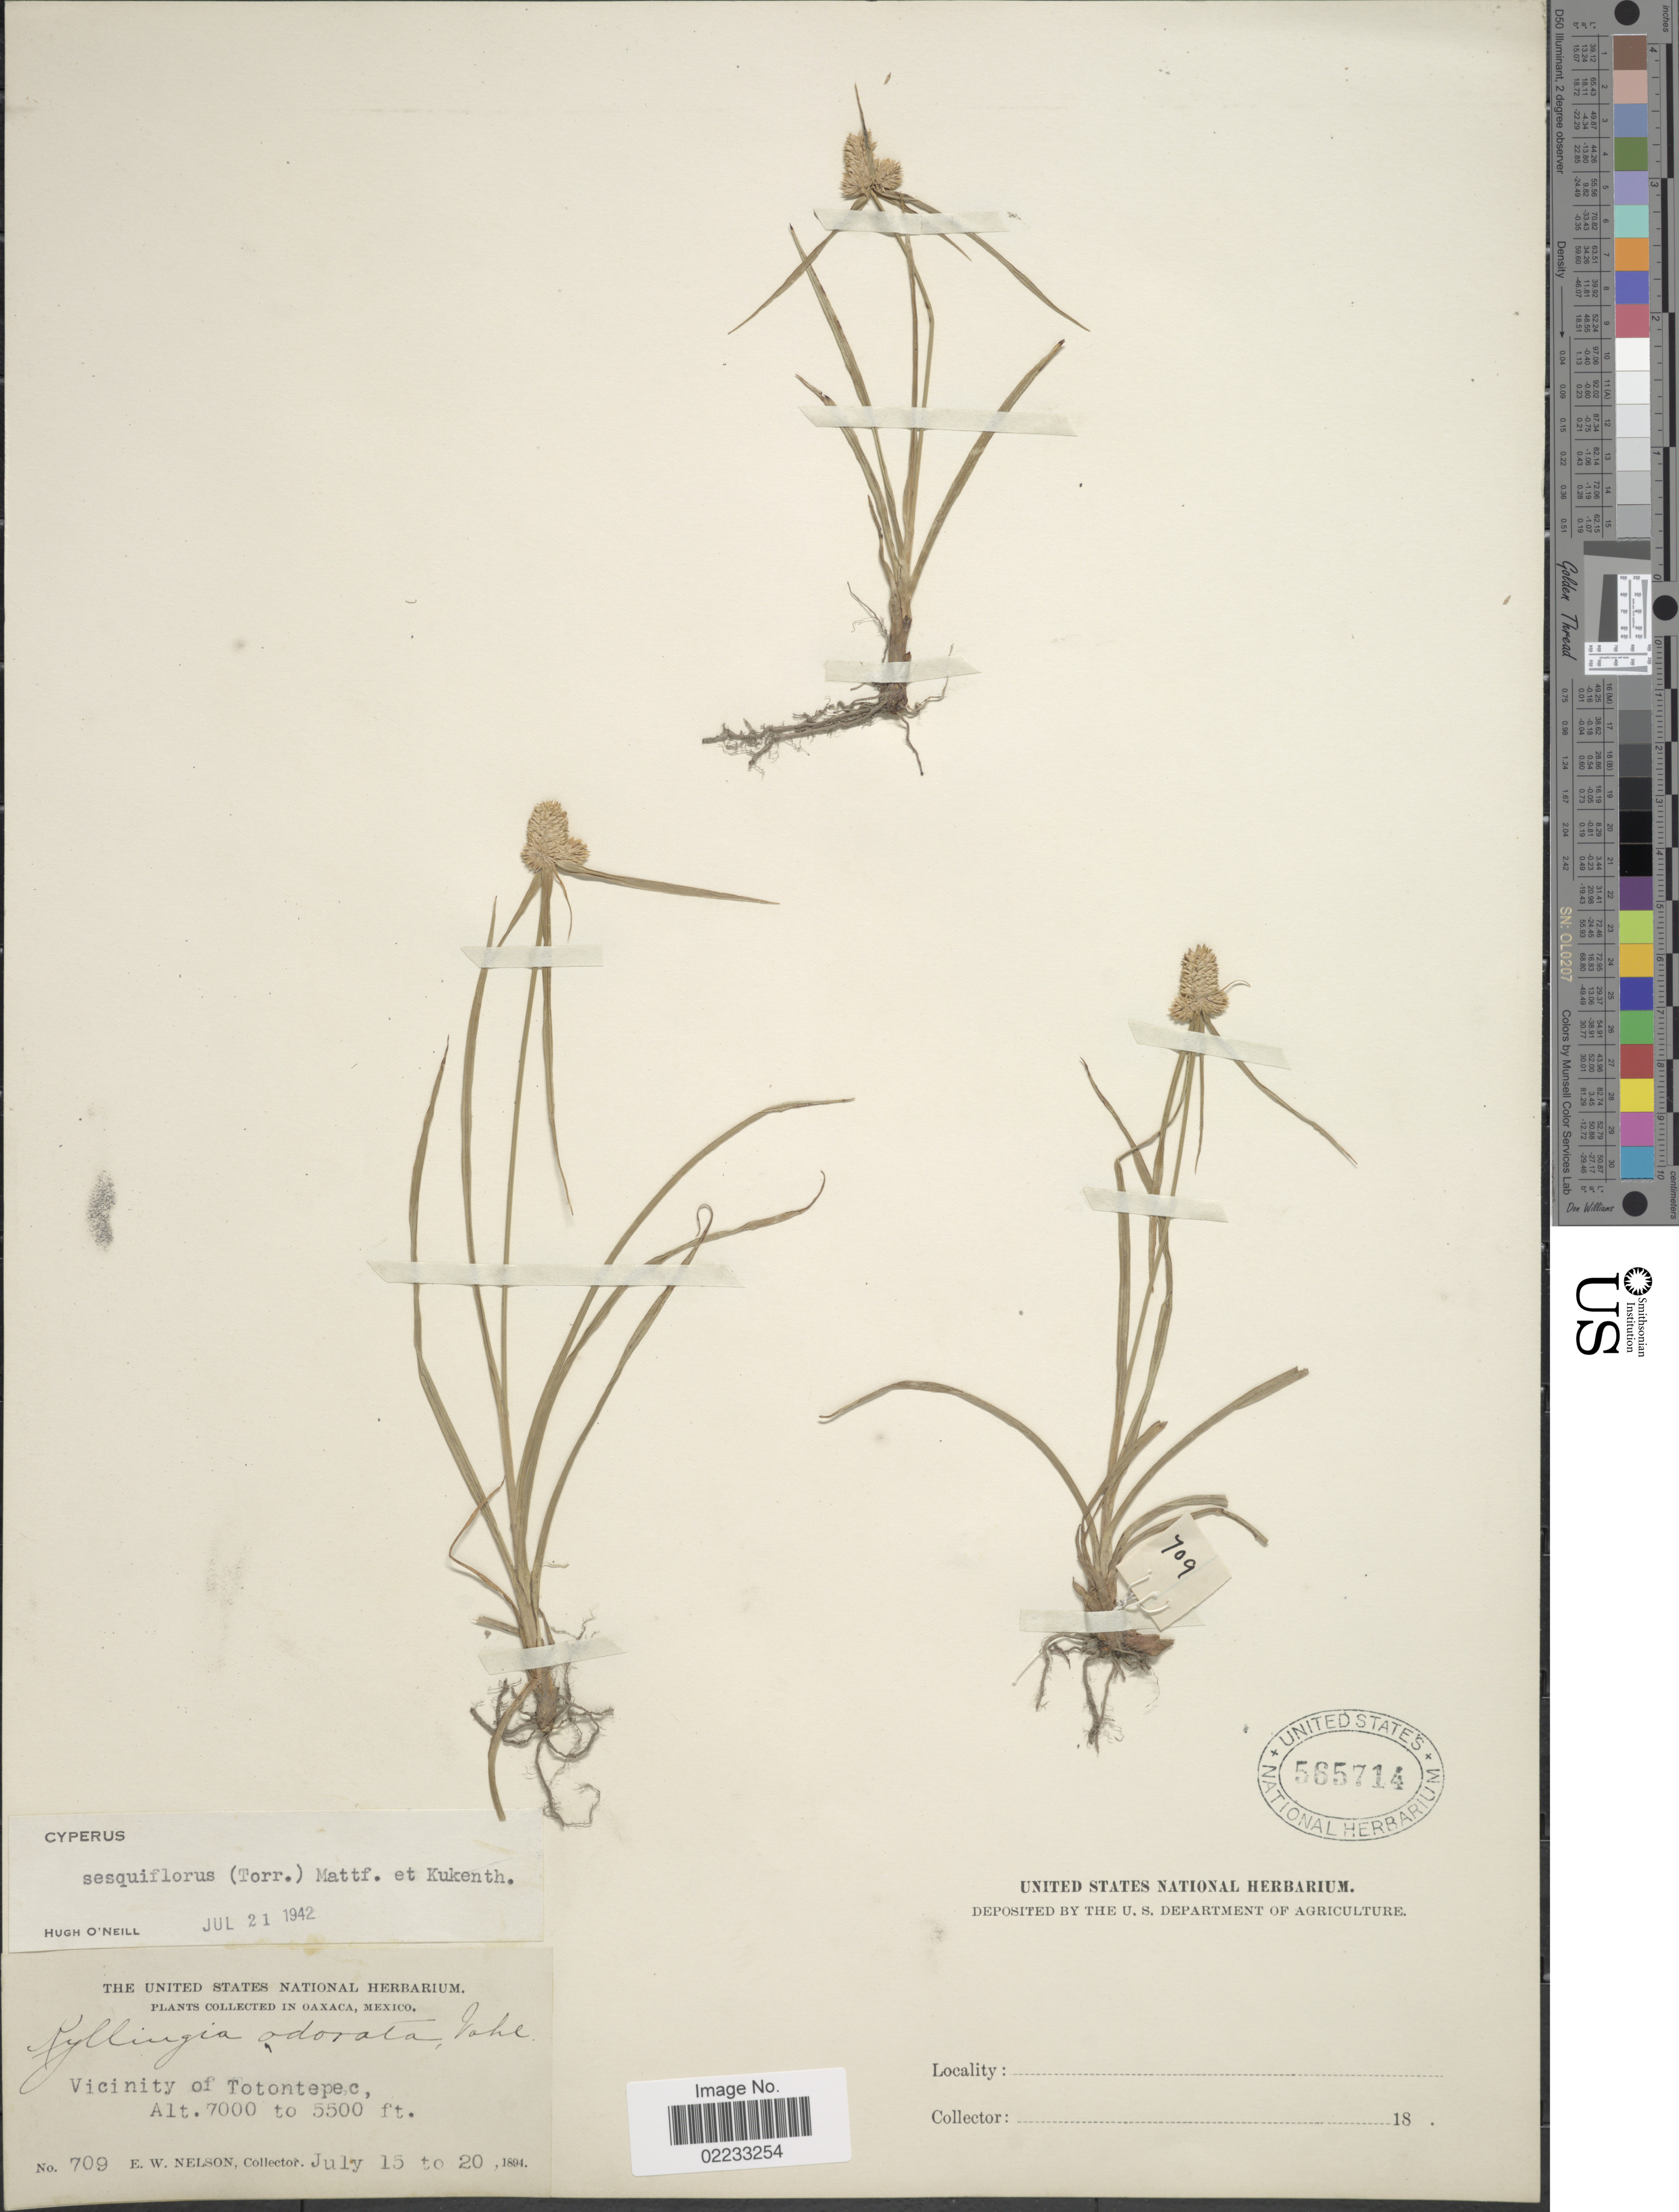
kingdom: Plantae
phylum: Tracheophyta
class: Liliopsida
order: Poales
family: Cyperaceae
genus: Cyperus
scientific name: Cyperus sesquiflorus subsp. sesquiflorus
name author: (Torr.) Mattf. & Kük.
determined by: Strong, M. T., (US), Smithsonian Institution - National Museum of Natural History (UNITED STATES)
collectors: E. W. Nelson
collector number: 709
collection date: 1894-07-15/1894-07-20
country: Mexico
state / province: Oaxaca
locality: Vicinity of Totontepec.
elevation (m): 1676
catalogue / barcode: US 565714